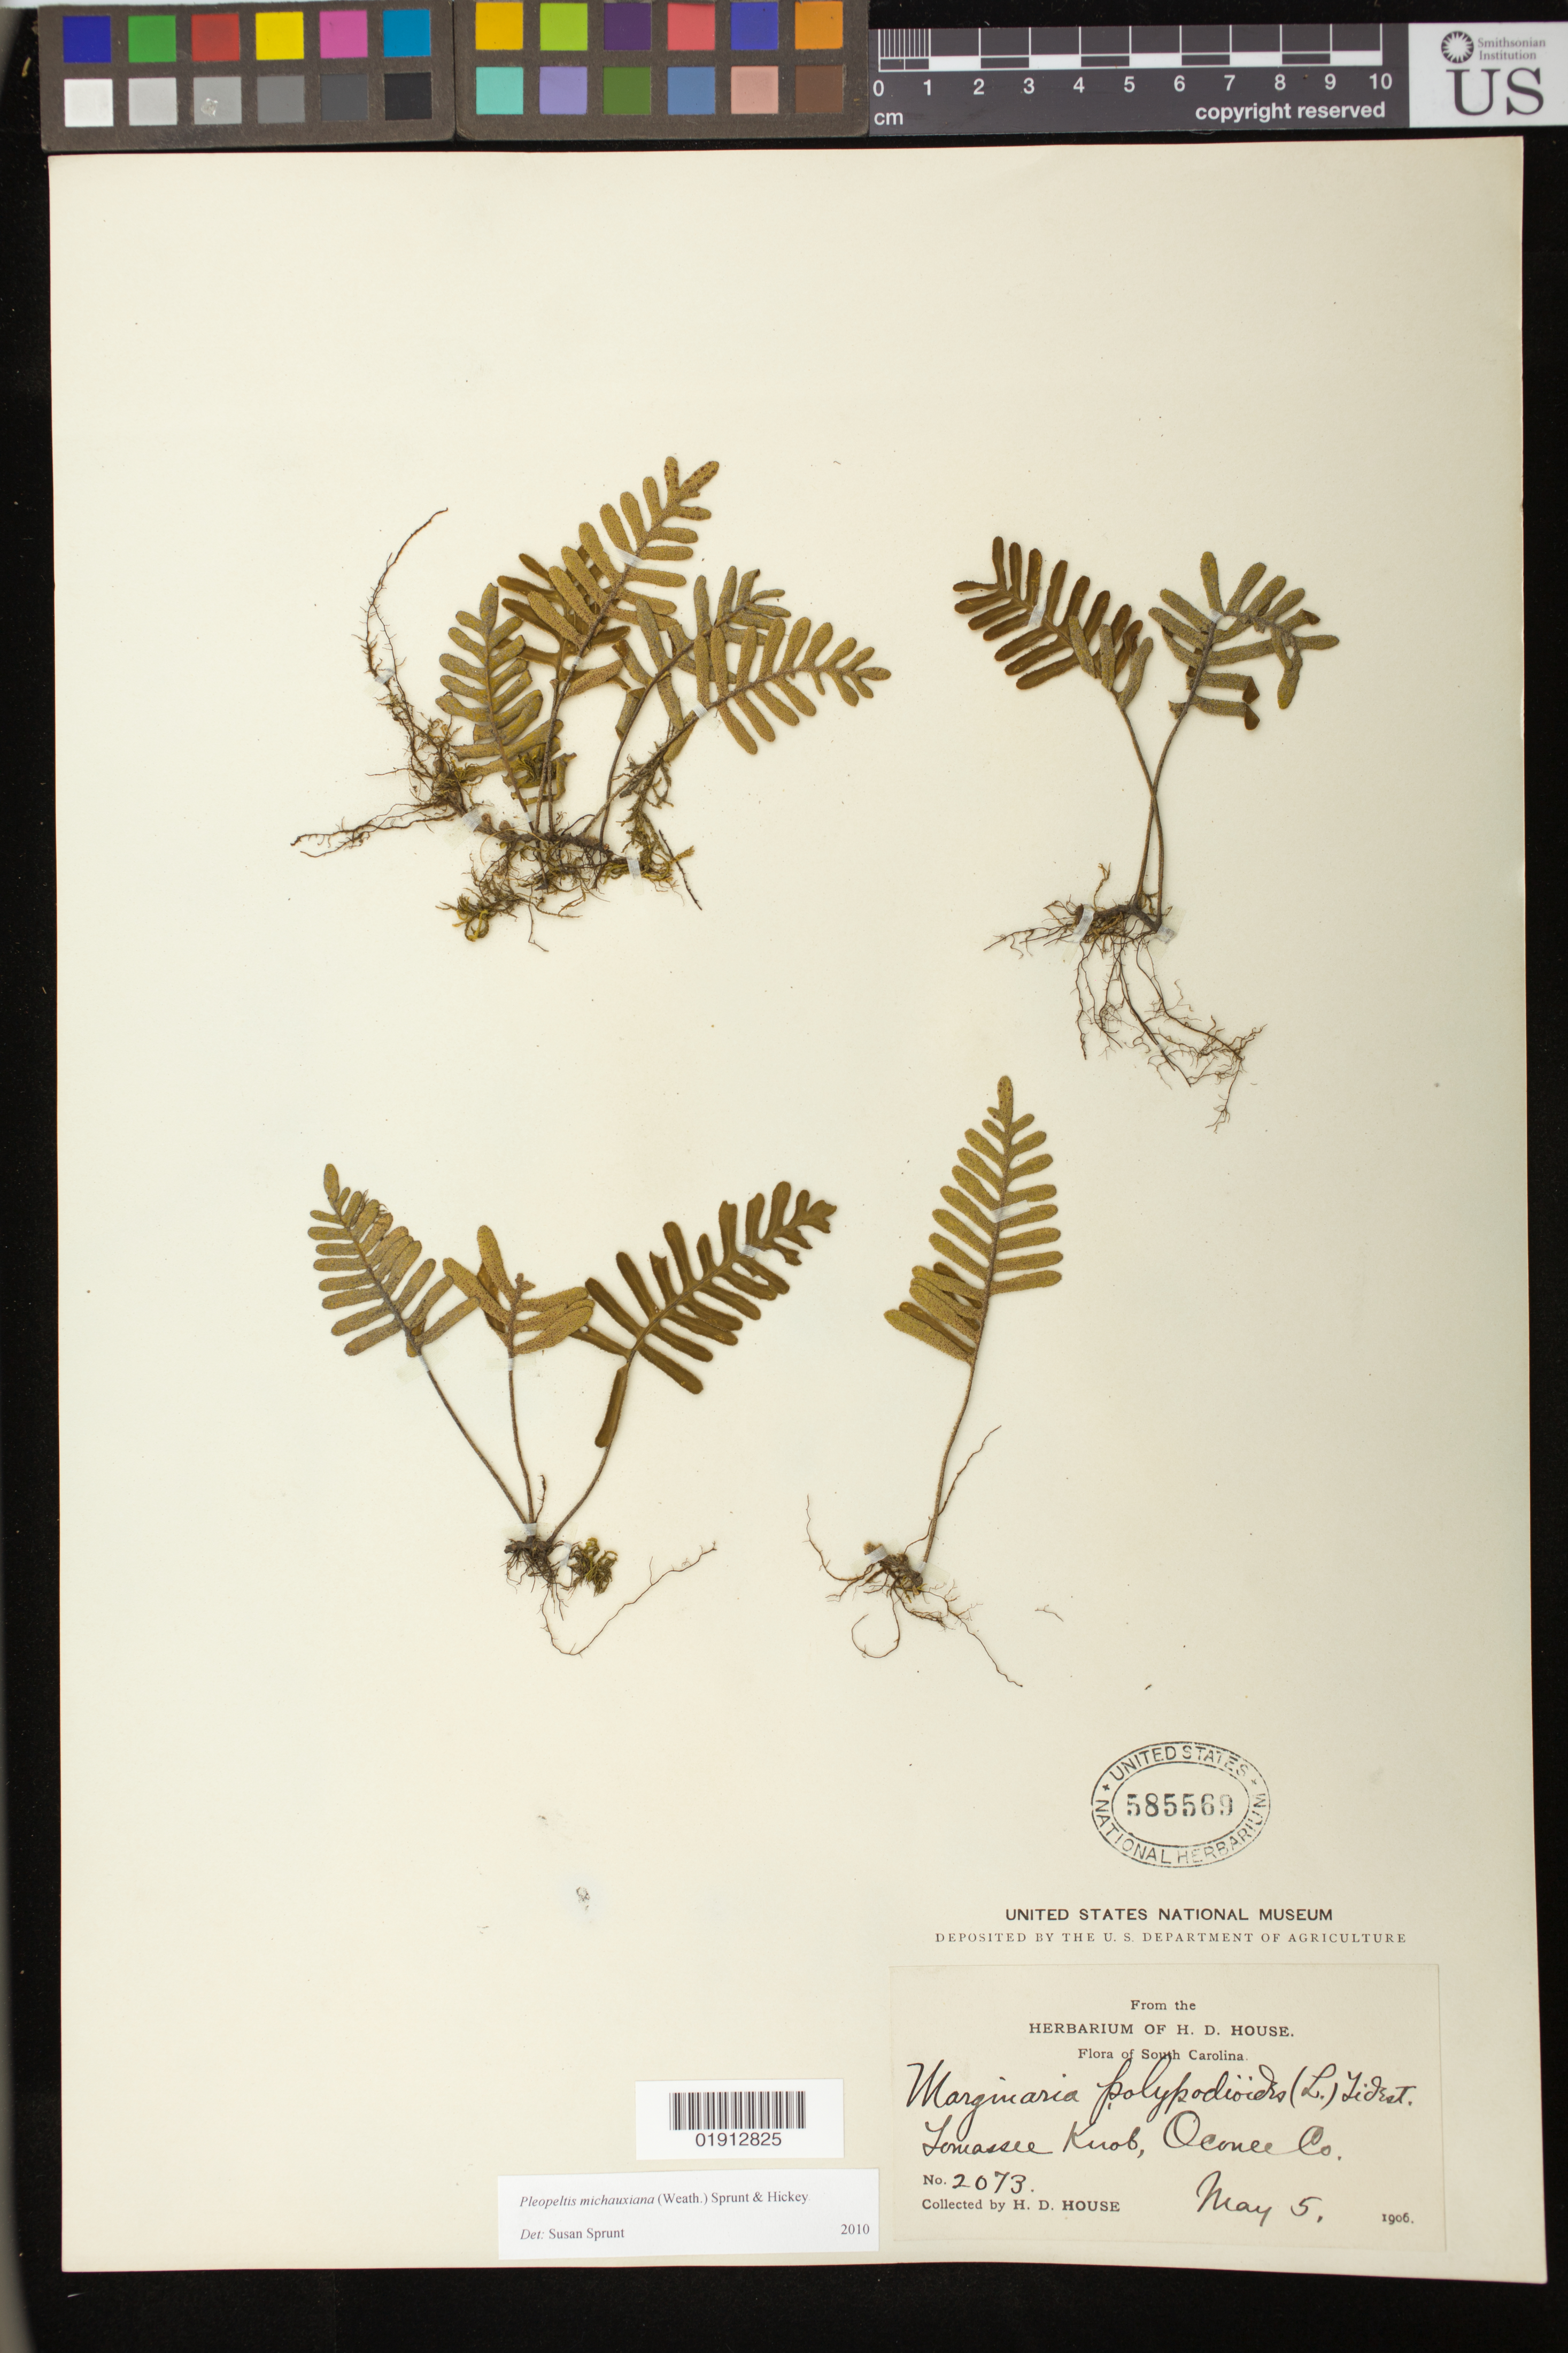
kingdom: Plantae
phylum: Tracheophyta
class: Polypodiopsida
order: Polypodiales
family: Polypodiaceae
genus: Pleopeltis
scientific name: Pleopeltis michauxiana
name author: (Weath.) Hickey & Sprunt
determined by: Sprunt, S. V.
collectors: H. D. House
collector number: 2073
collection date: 1906-05-05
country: United States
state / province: South Carolina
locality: Tamassee Knob, Oconee Co.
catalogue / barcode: US 585569